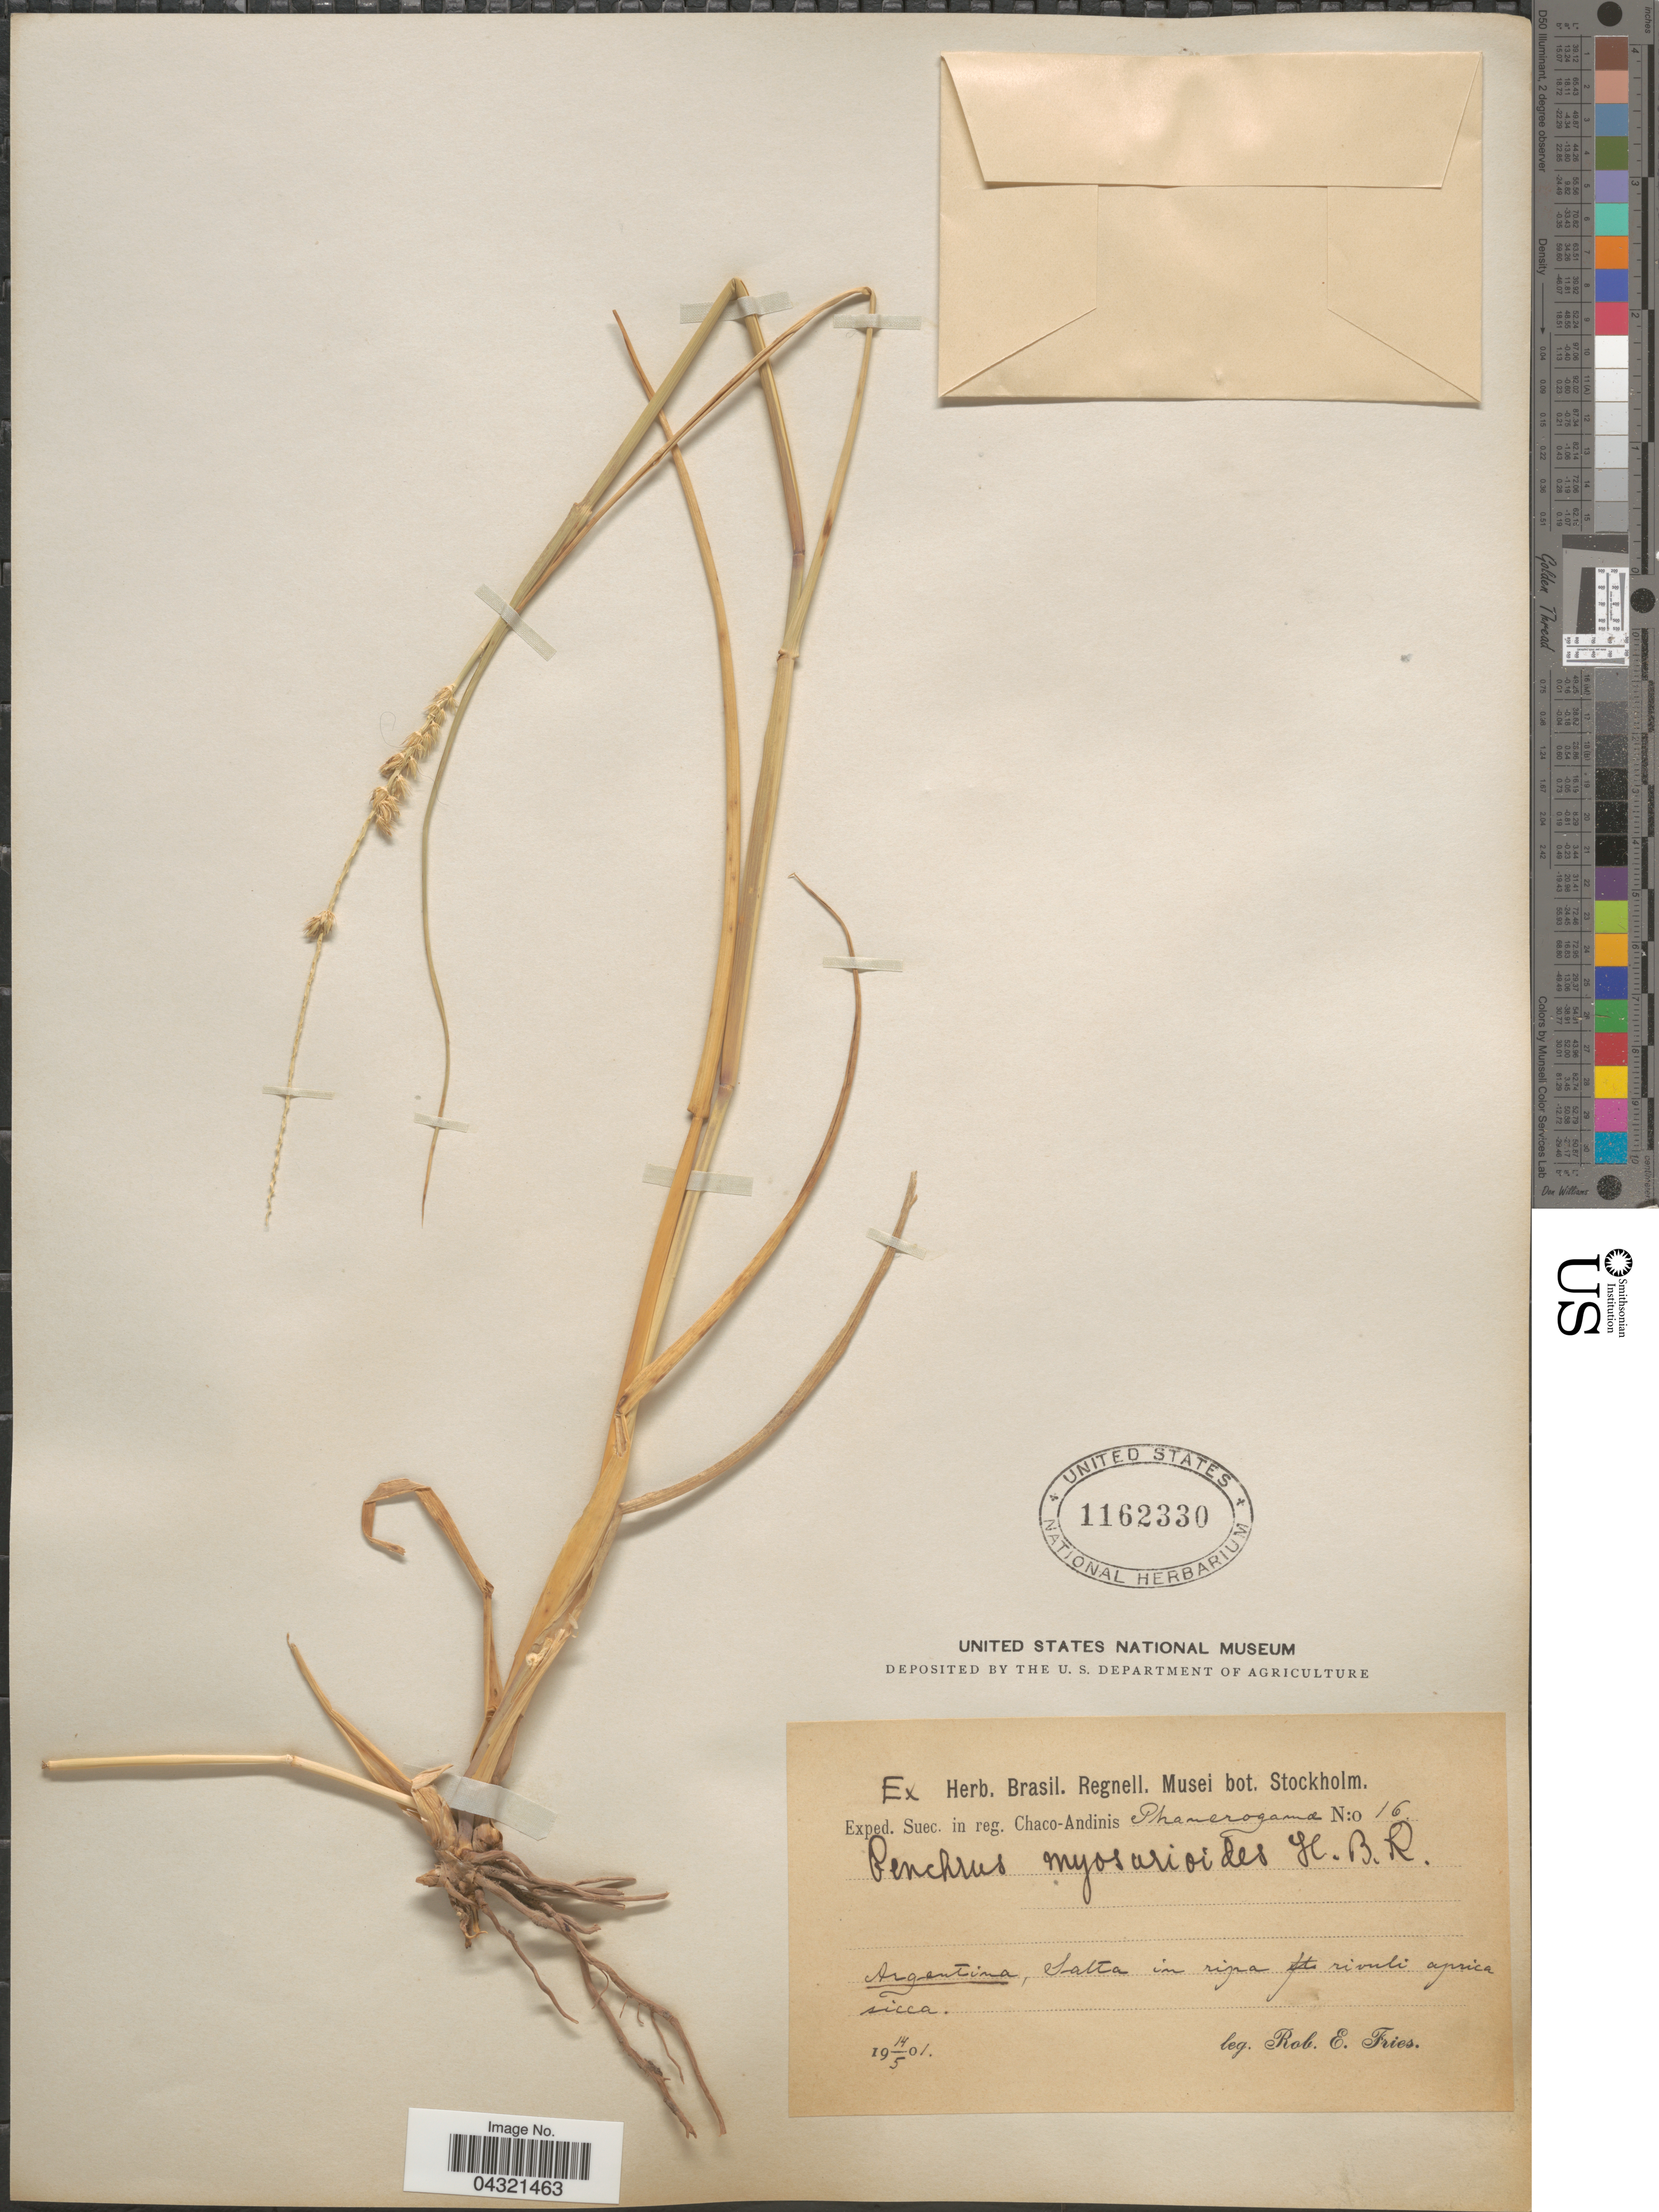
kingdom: Plantae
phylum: Tracheophyta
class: Liliopsida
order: Poales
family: Poaceae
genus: Cenchrus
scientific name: Cenchrus myosuroides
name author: Kunth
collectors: R. E. Fries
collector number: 16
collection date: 1901-05-14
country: Argentina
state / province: Salta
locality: Exped. Suec. in reg. Chaco-Andinis. In ripa rivuli aprica sicca.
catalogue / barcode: US 1162330